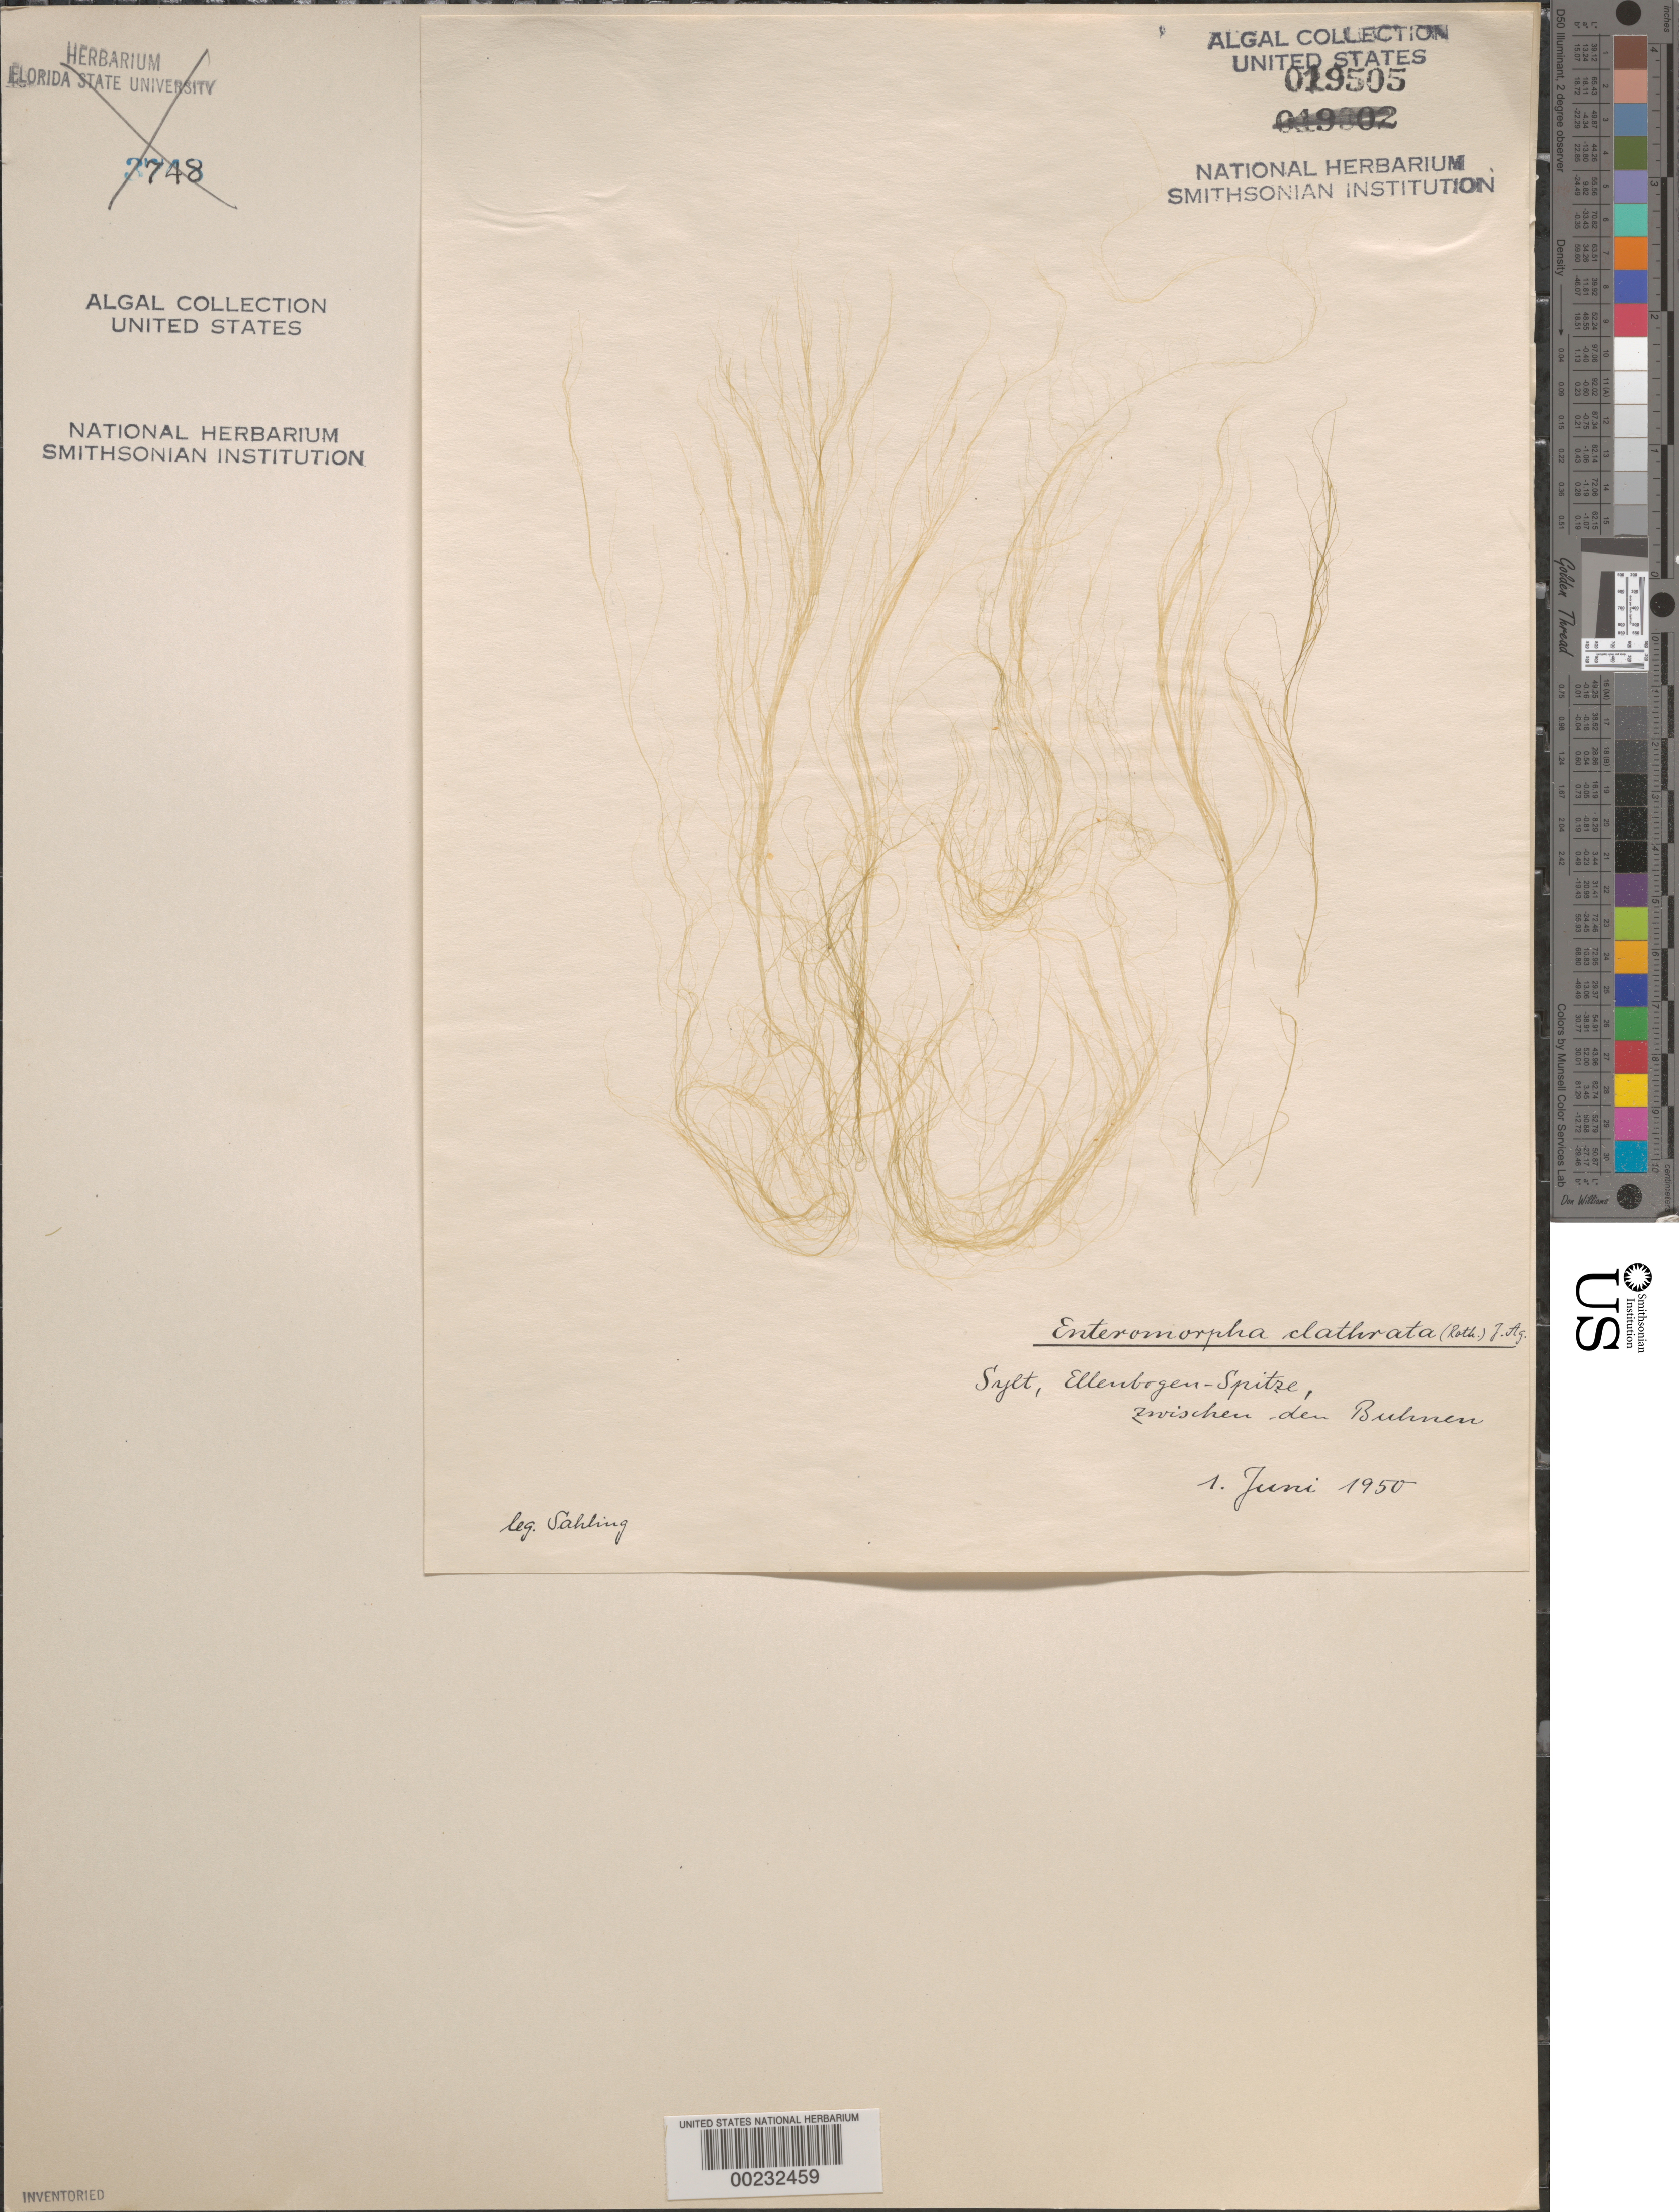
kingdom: Plantae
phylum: Chlorophyta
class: Ulvophyceae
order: Ulvales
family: Ulvaceae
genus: Ulva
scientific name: Ulva clathrata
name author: (Roth) C. Agardh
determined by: Algae name updating Project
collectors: -. Sahling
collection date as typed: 01 Jun 1950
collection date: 1950-06-01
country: Germany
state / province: Schleswig-Holstein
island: Sylt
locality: Ellenbogen-Spitze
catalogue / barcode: US 19505